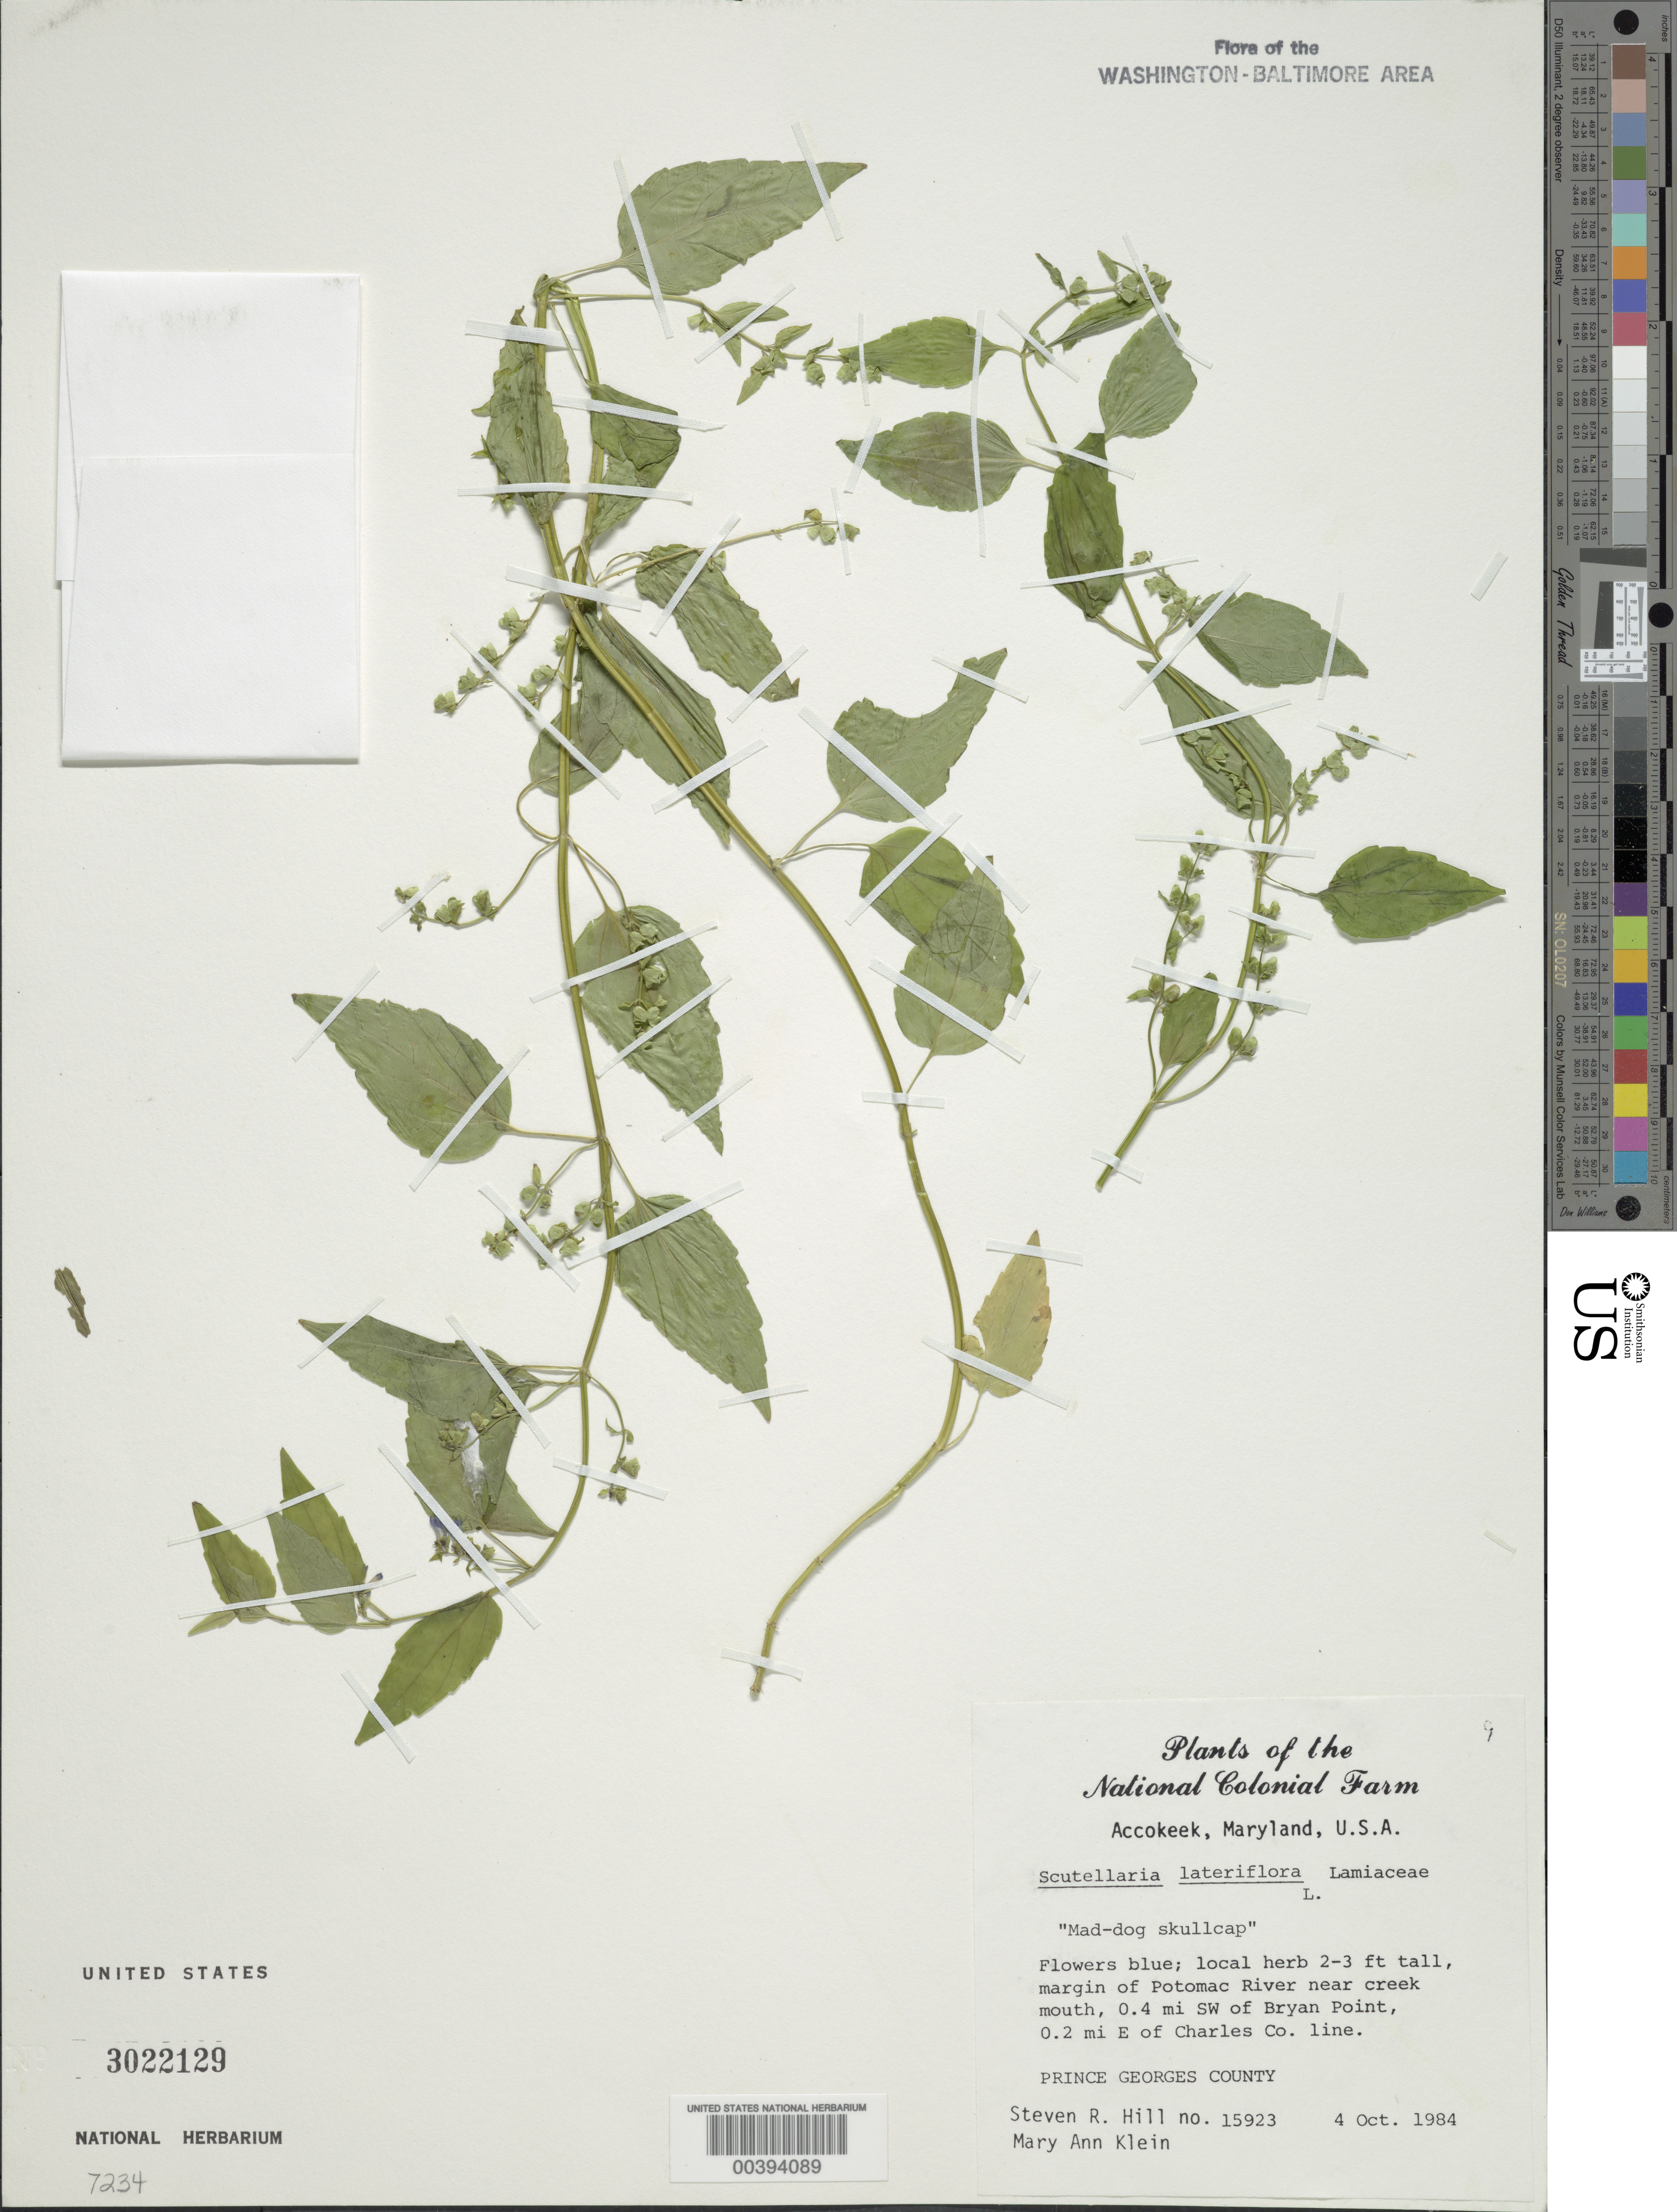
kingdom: Plantae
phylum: Tracheophyta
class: Magnoliopsida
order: Lamiales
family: Lamiaceae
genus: Scutellaria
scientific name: Scutellaria lateriflora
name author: L.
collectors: S. R. Hill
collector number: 15923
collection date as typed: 04 Oct 1984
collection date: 1984-10-04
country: United States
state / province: Maryland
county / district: Prince George's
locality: SW of Bryan Point, E of Charles County line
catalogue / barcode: US 3022129